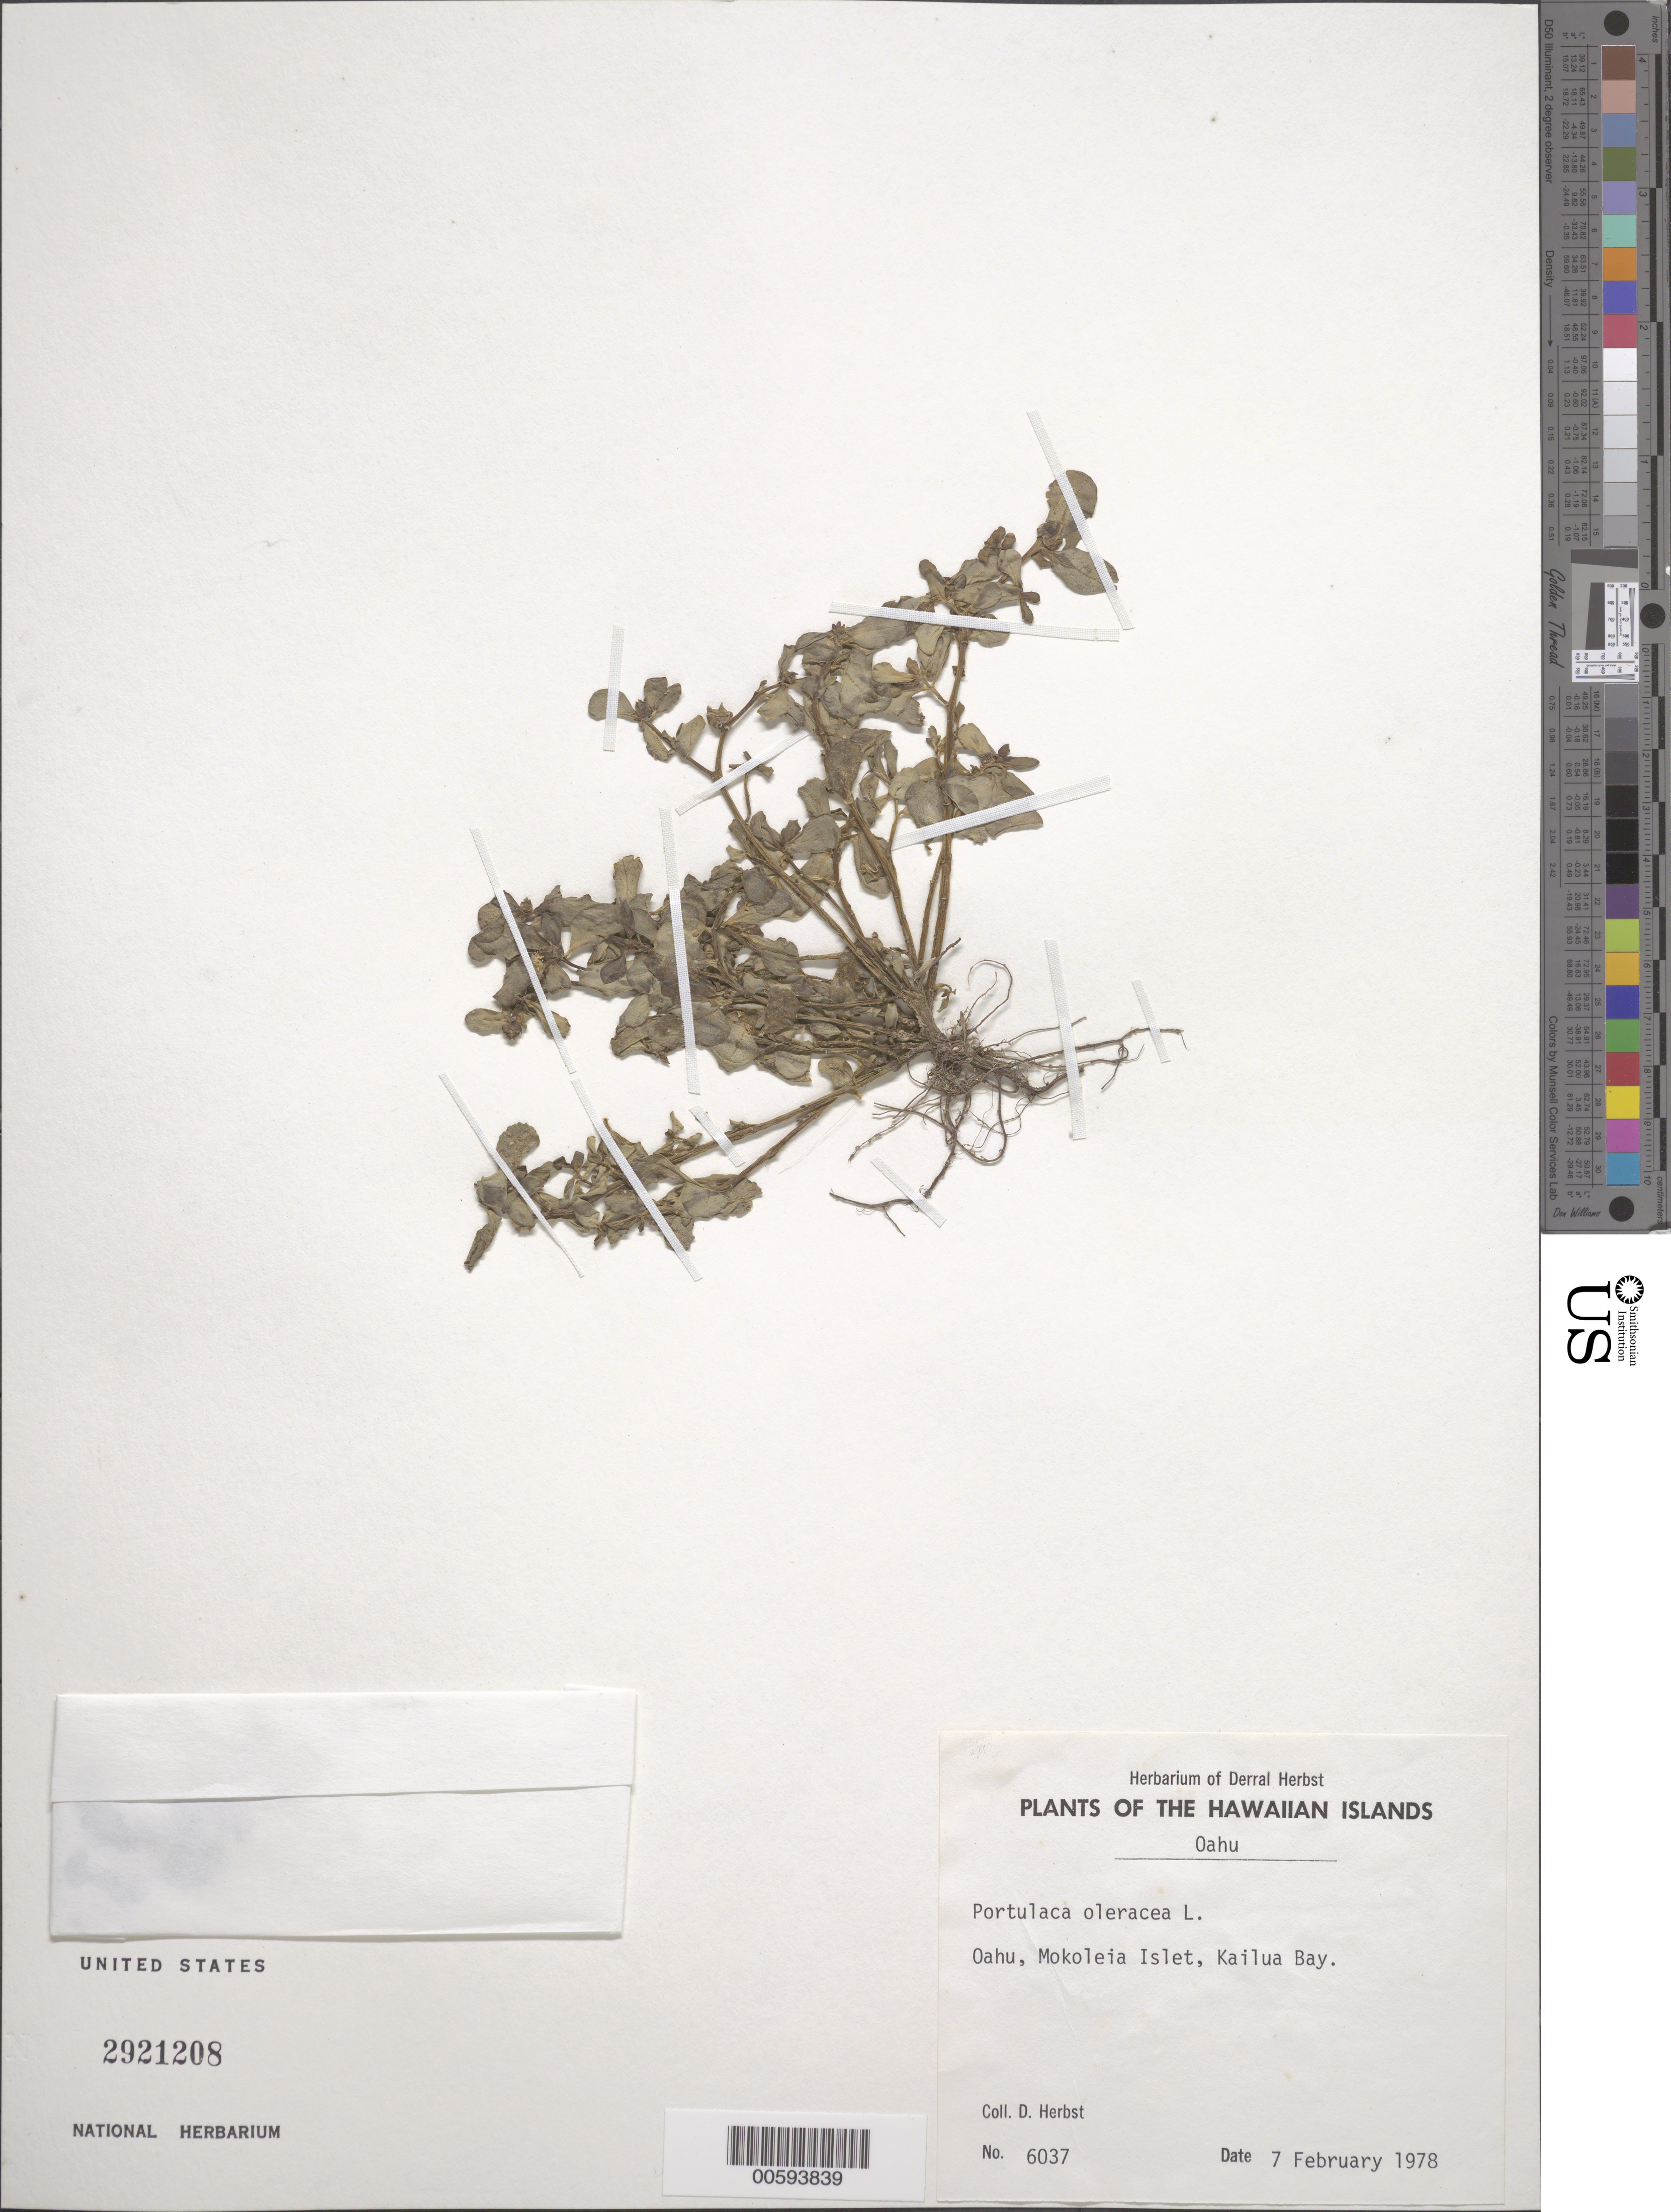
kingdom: Plantae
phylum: Tracheophyta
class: Magnoliopsida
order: Caryophyllales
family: Portulacaceae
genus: Portulaca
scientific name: Portulaca oleracea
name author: L.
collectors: D. Herbst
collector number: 6037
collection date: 1978-02-07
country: United States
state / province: Hawaii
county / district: Honolulu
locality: The Hawaiian Islands. Oahu. Mokoleia Islet, Kailua Bay.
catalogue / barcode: US 2921208